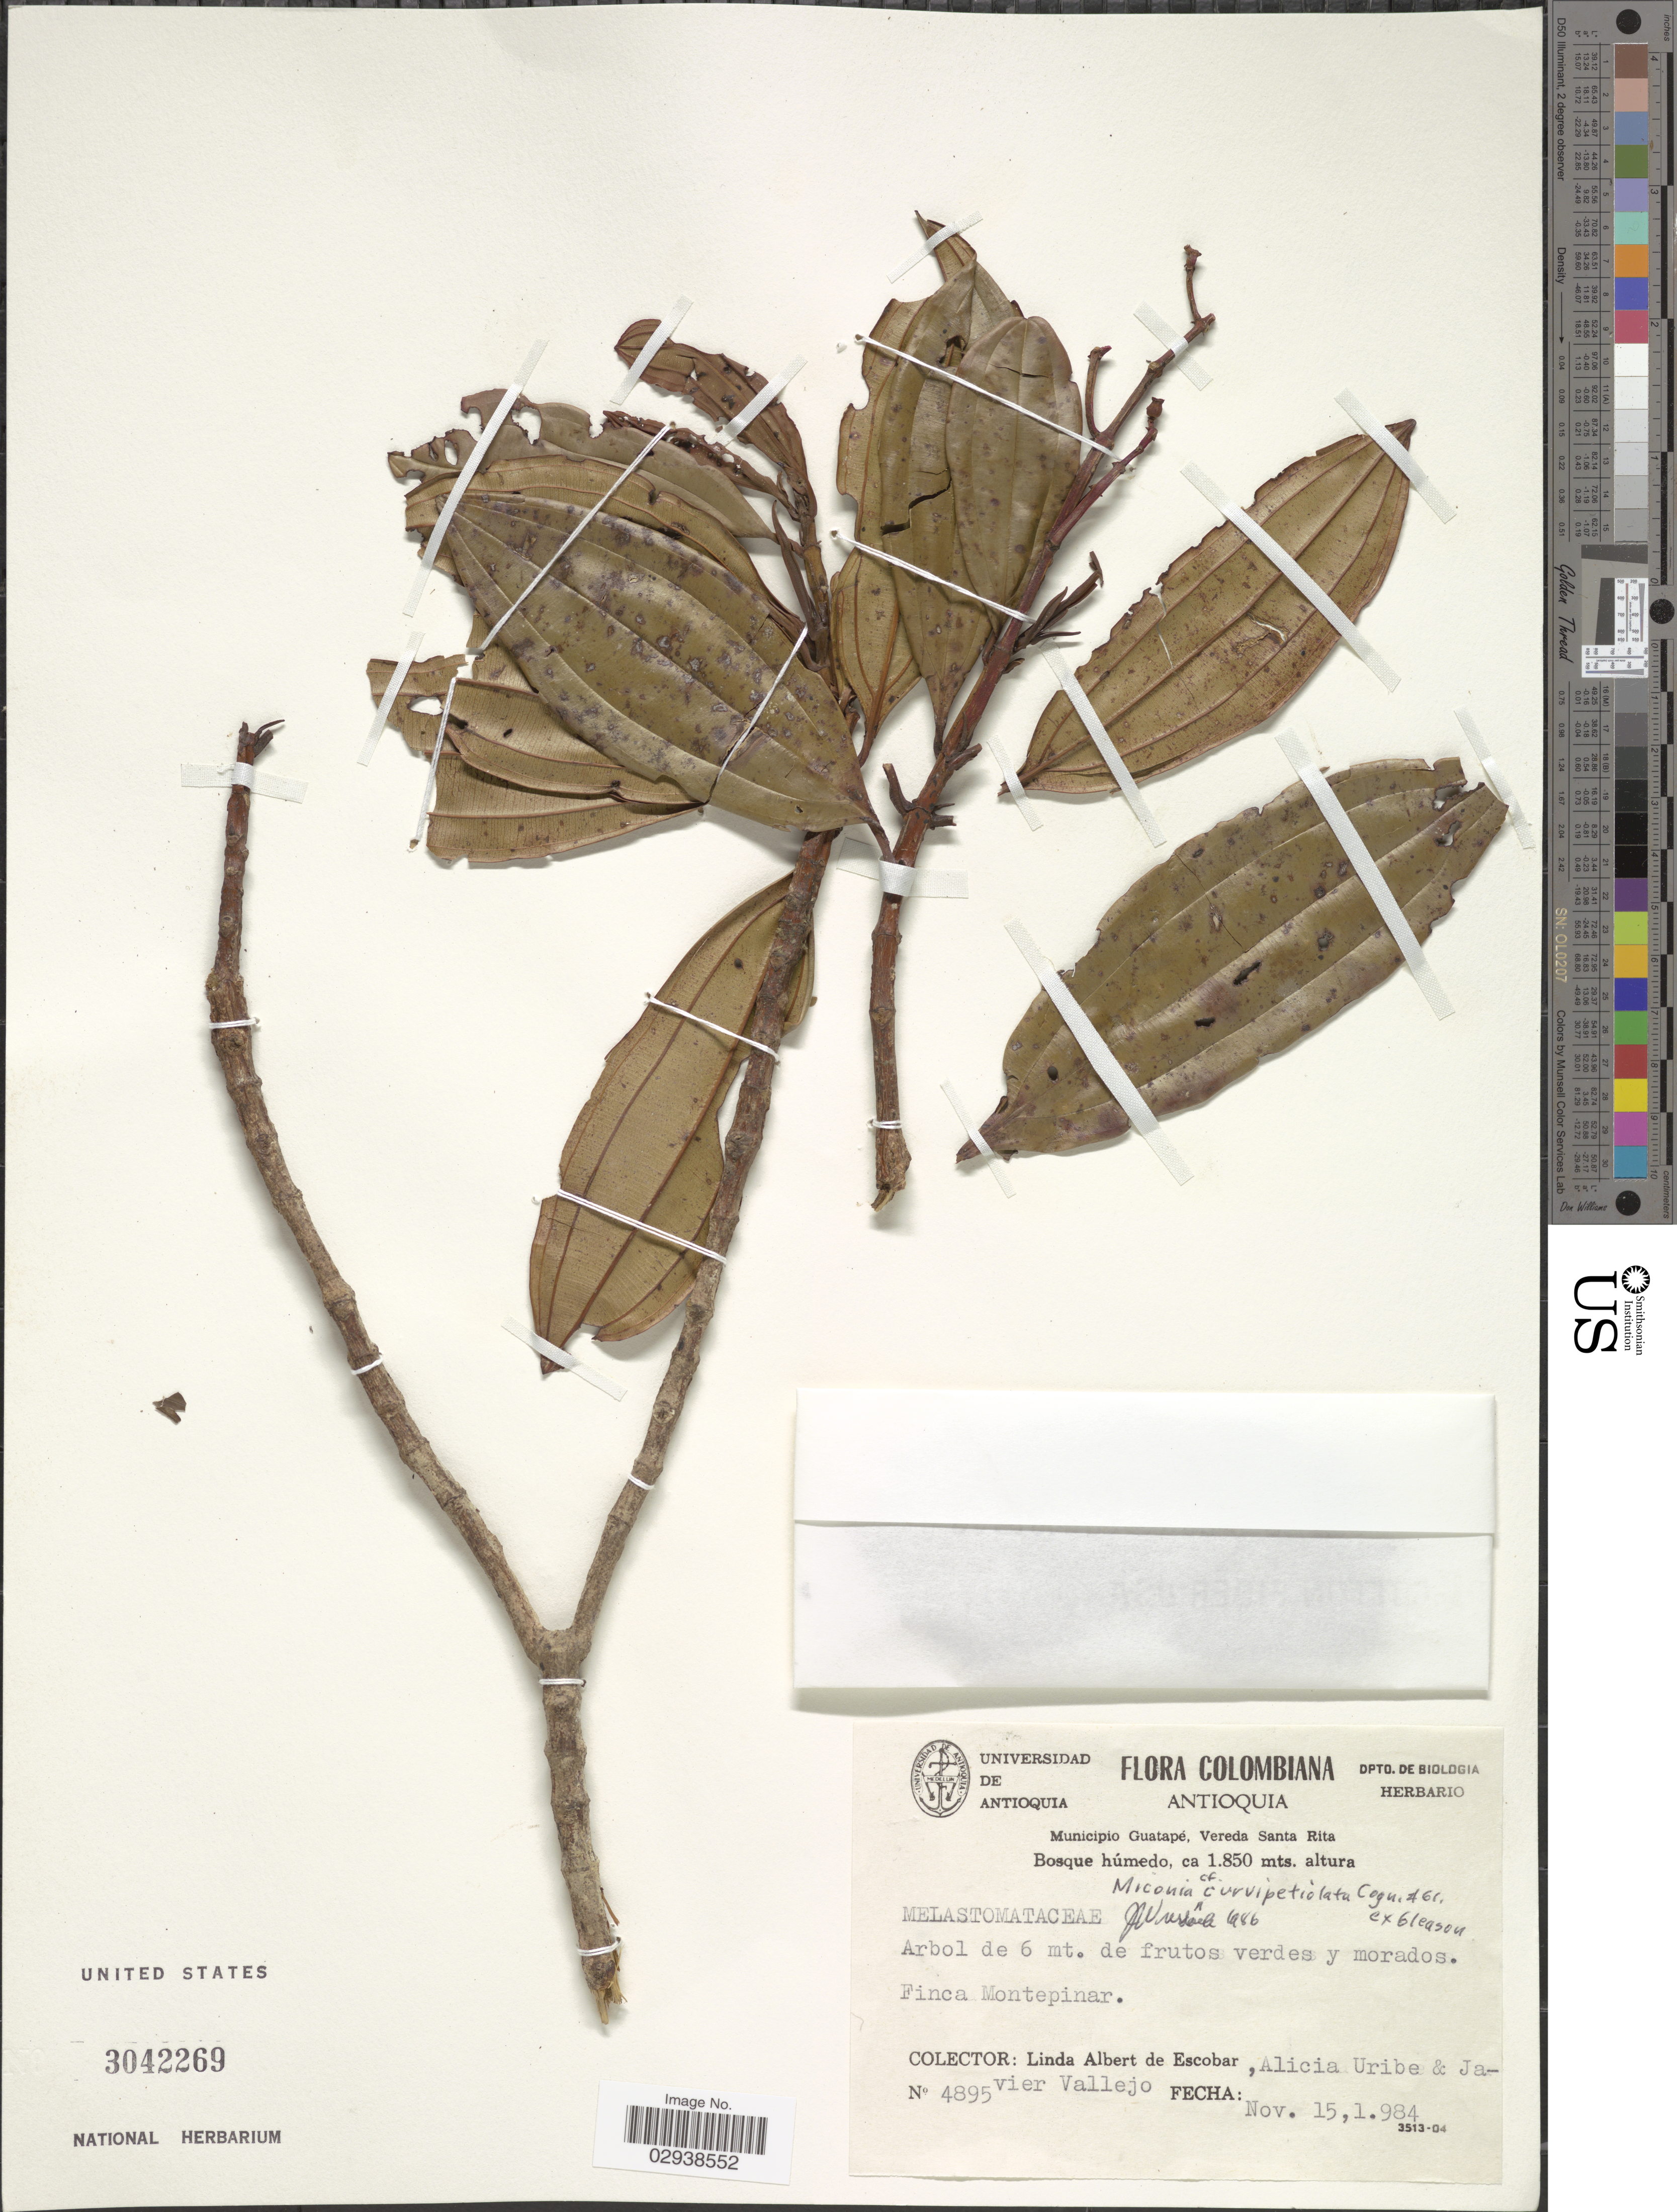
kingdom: Plantae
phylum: Tracheophyta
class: Magnoliopsida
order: Myrtales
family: Melastomataceae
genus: Miconia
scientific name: Miconia curvipetiolata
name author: Cogn. & Gleason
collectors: L. K. de Escobar, A. Uribe & J. Vallejo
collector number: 4895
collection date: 1984-11-15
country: Colombia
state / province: Antioquia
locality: Finca Montepinar.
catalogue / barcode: US 3042269